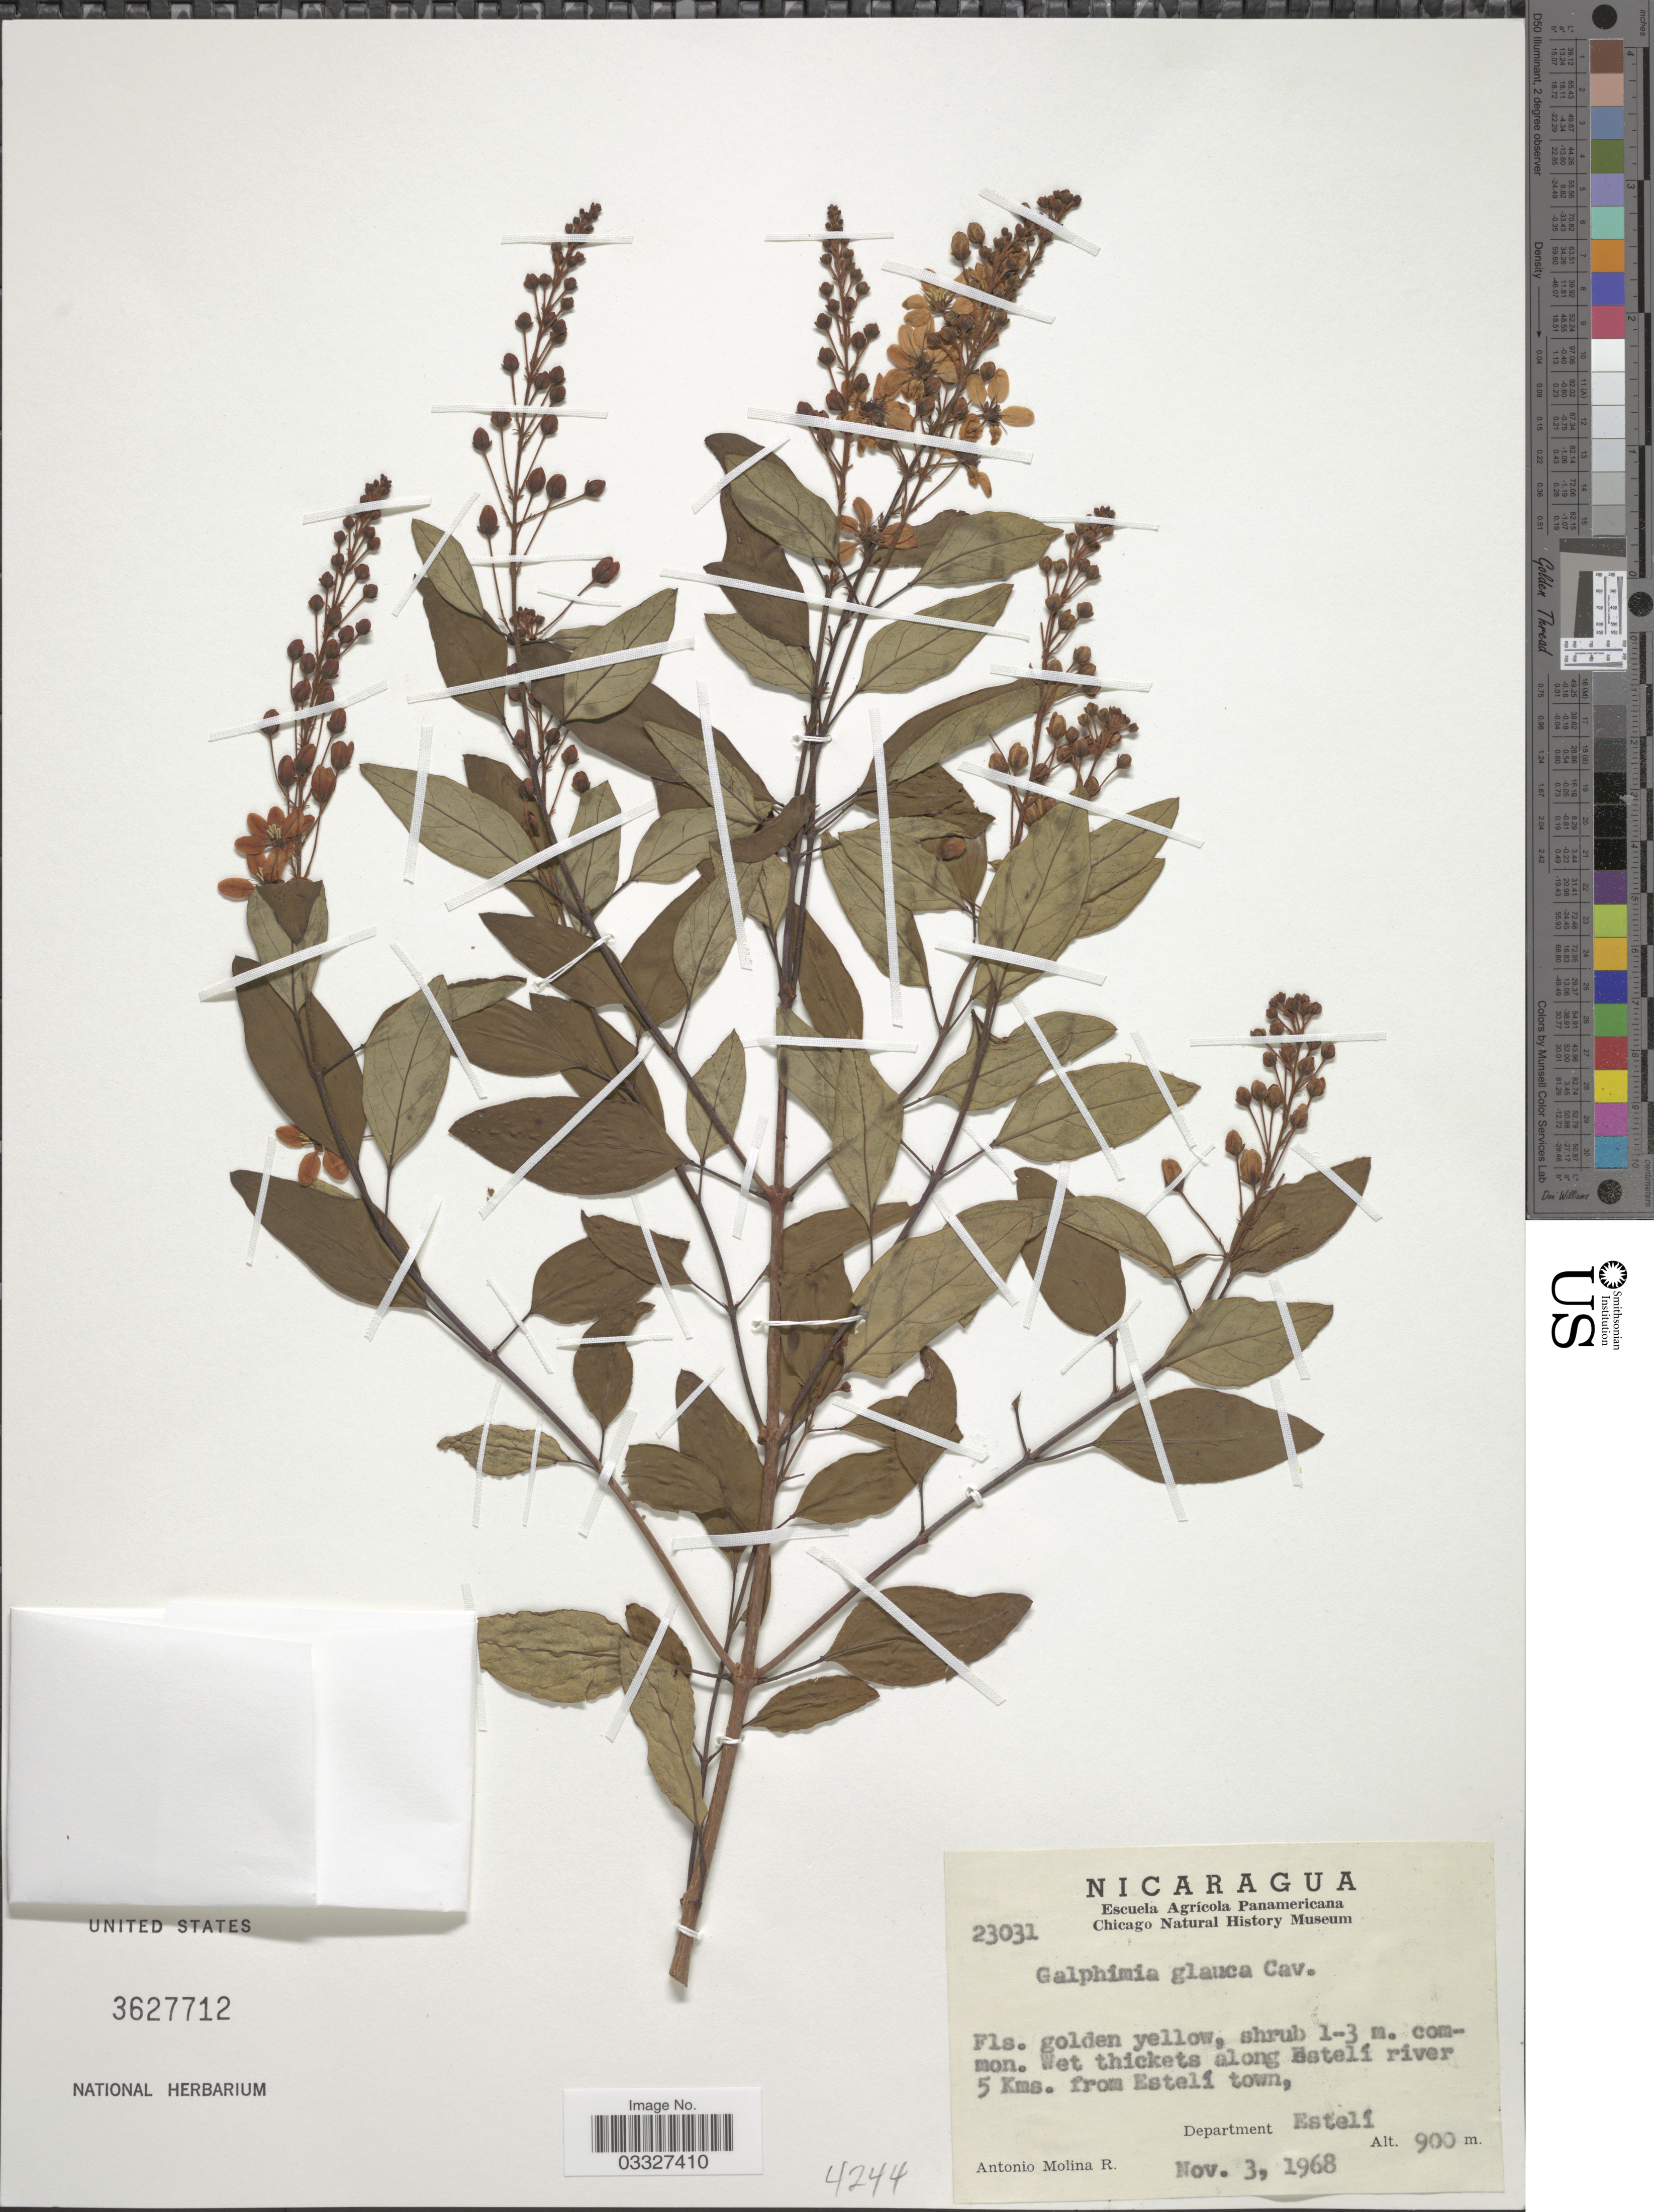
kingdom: Plantae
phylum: Tracheophyta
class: Magnoliopsida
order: Malpighiales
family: Malpighiaceae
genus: Galphimia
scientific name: Galphimia glauca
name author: Cav.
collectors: A. Molina R.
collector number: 23031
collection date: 1968-11-03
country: Nicaragua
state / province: Esteli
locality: Wet thickets along Estelí river 5 Kms. from Estelí town, Department Estelí.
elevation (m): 900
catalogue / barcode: US 3627712